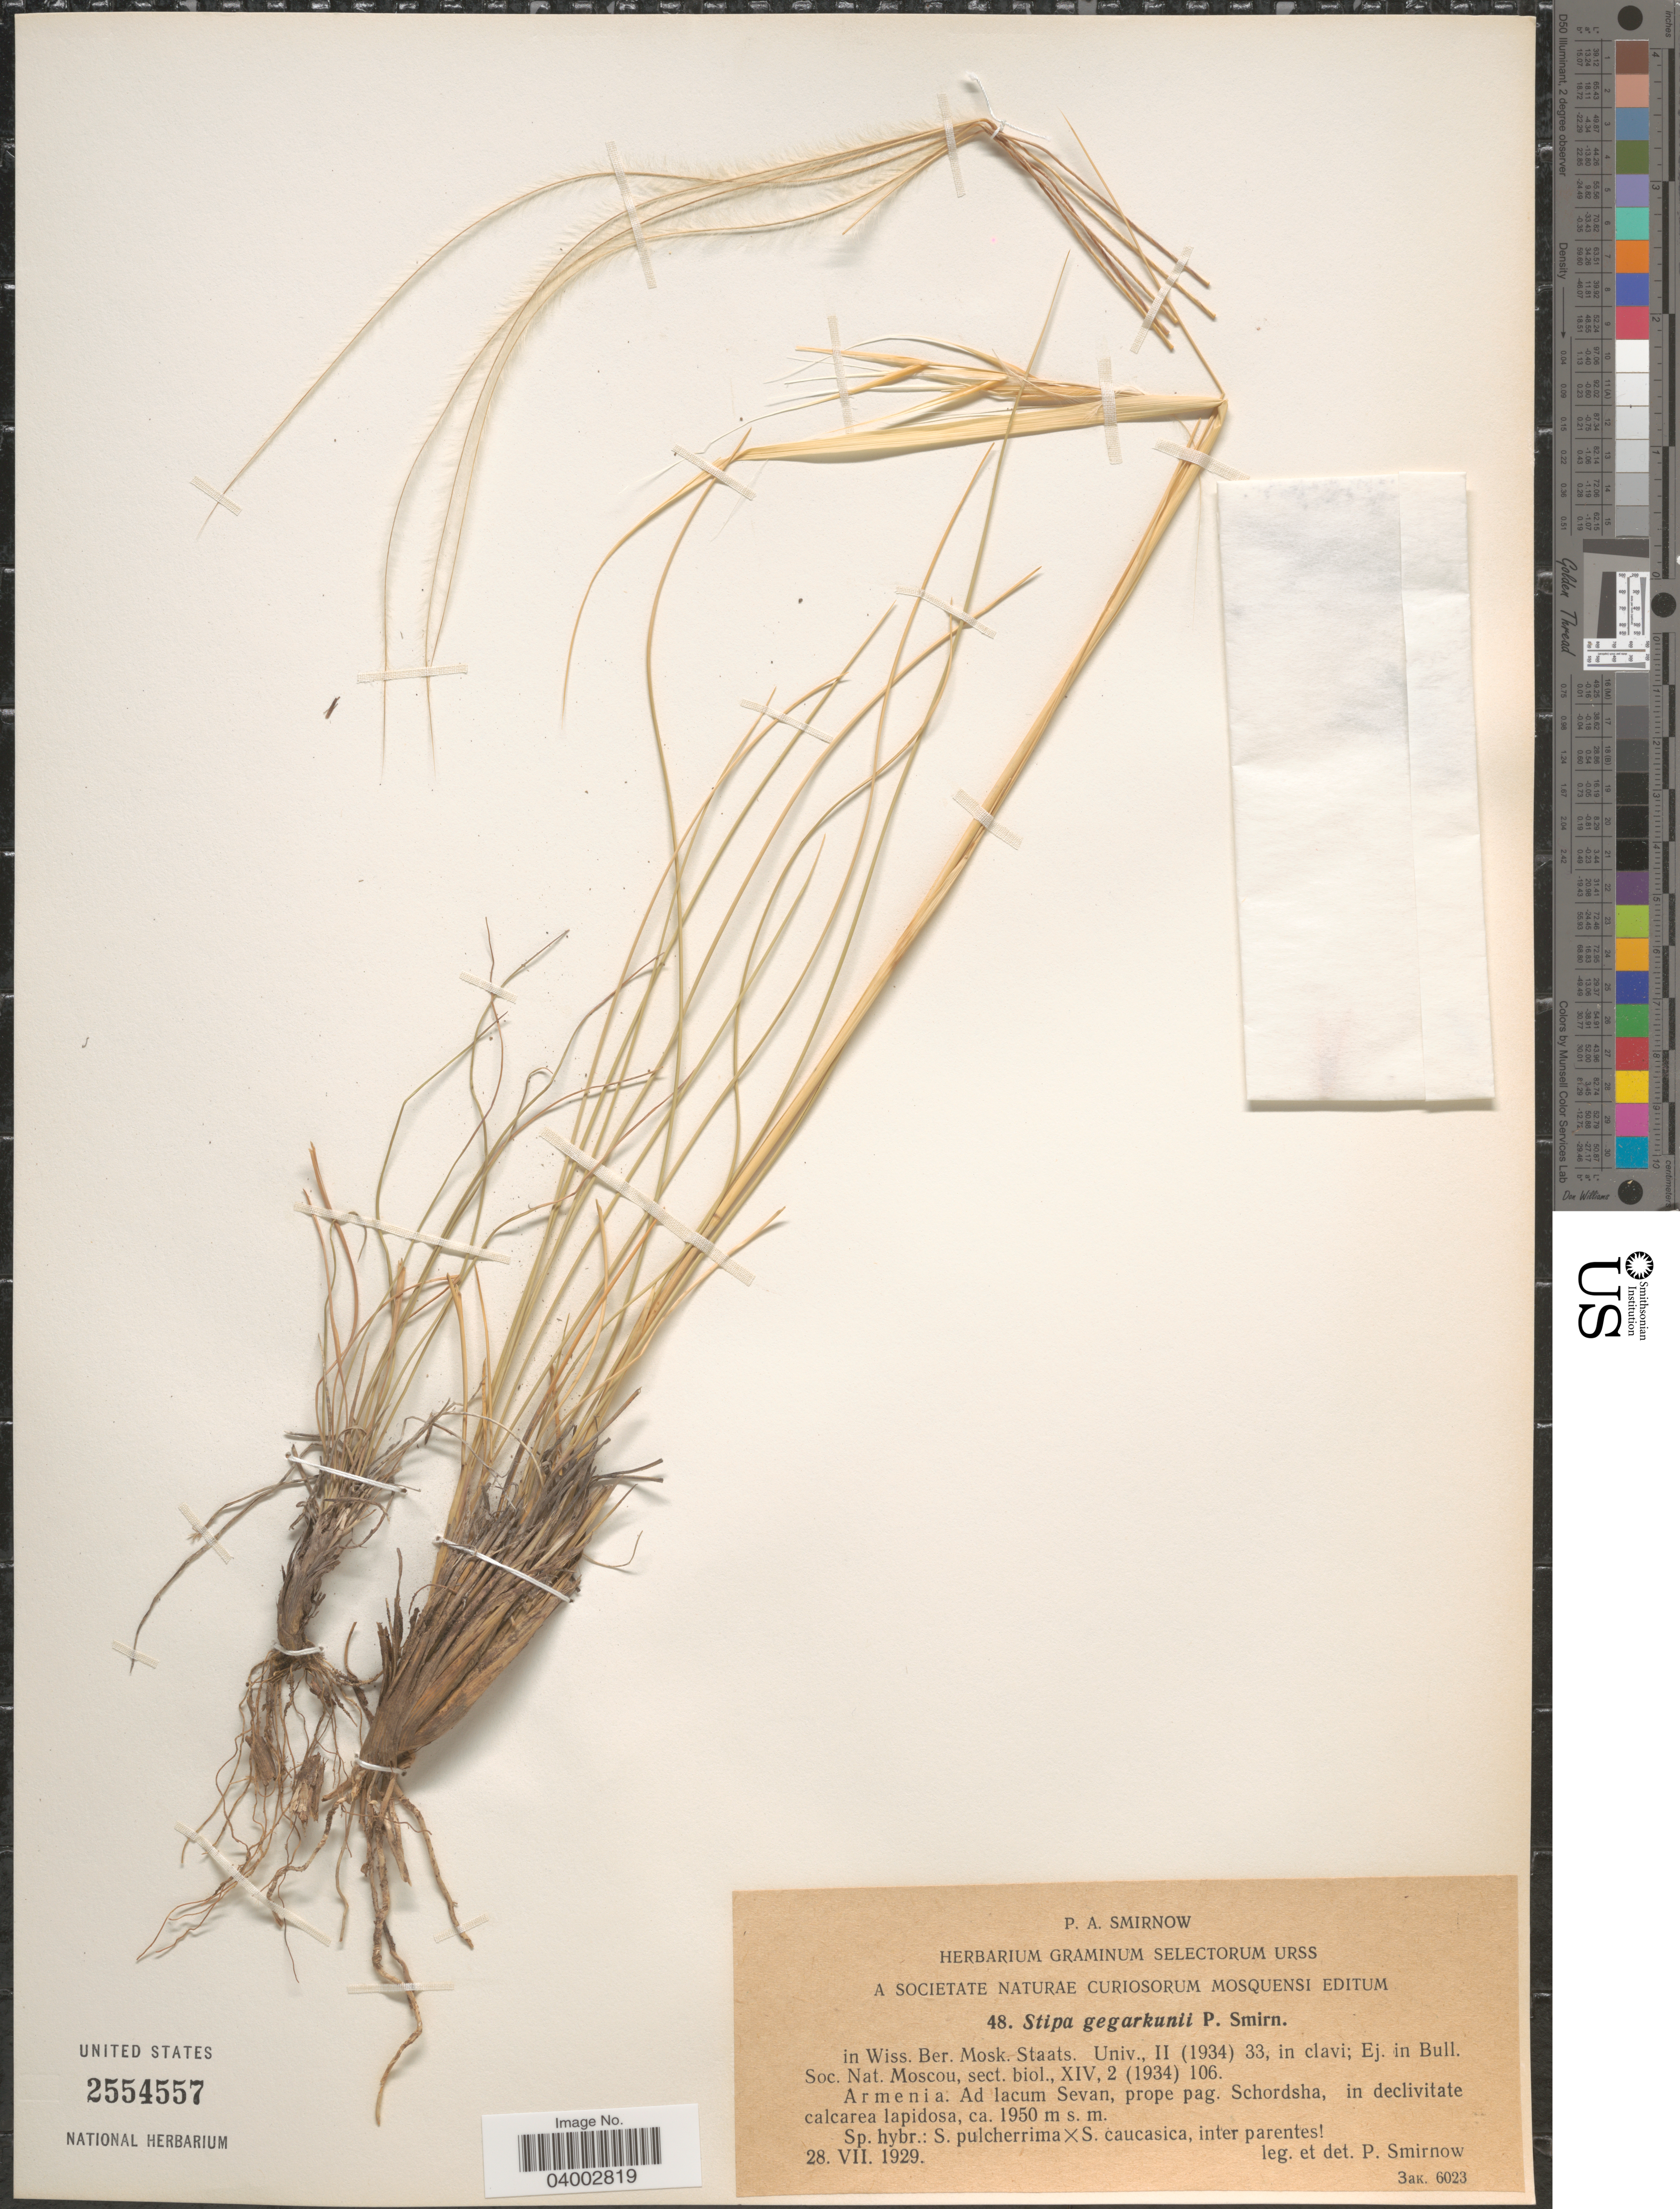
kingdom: Plantae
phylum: Tracheophyta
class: Liliopsida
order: Poales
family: Poaceae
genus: Stipa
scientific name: Stipa gegarkunii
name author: P.A. Smirn.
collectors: P. Smirnov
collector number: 48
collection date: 1929-07-28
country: Armenia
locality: Ad lacum Sevan, prope pag. Schordscha.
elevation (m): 1950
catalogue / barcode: US 2554557